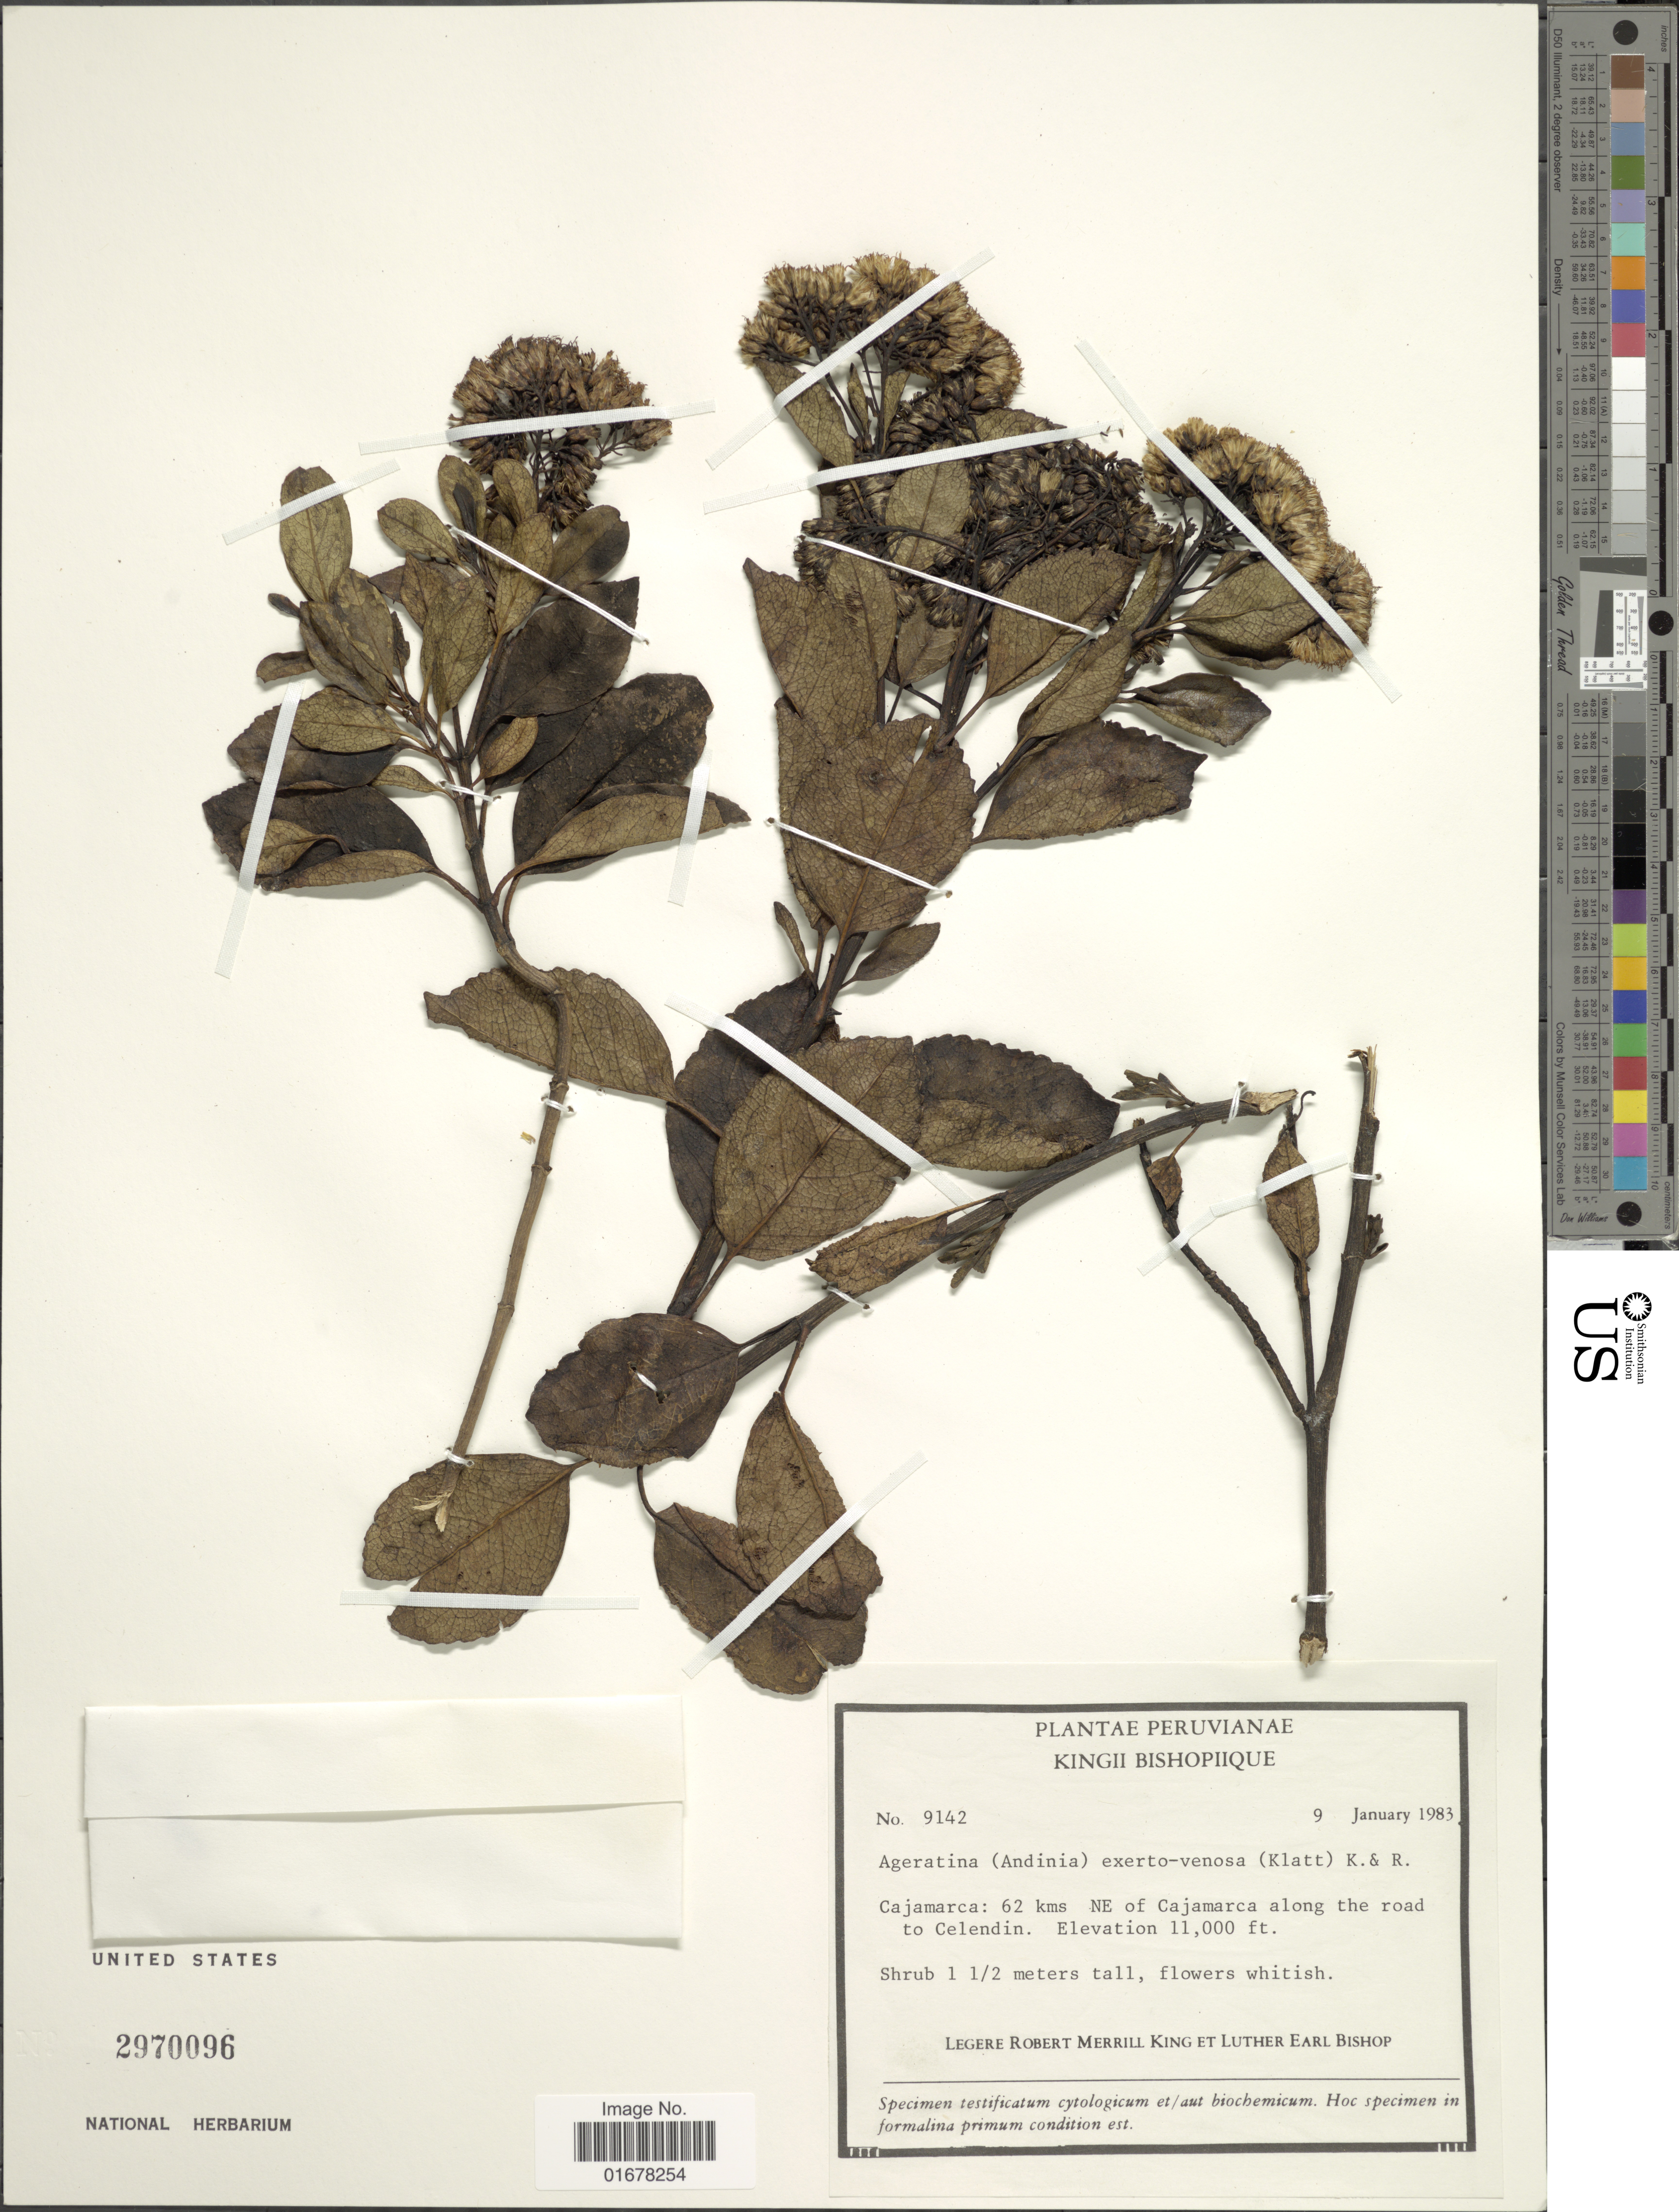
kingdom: Plantae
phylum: Tracheophyta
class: Magnoliopsida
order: Asterales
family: Asteraceae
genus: Ageratina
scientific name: Ageratina exserto-venosa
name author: (Klatt) R.M. King & H. Rob.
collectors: R. M. King & L. E. Bishop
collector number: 9142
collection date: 1983-01-09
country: Peru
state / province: Cajamarca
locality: Cajamarca: 62 kms NE of Cajamarca along the road to Celendin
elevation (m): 3353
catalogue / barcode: US 2970096